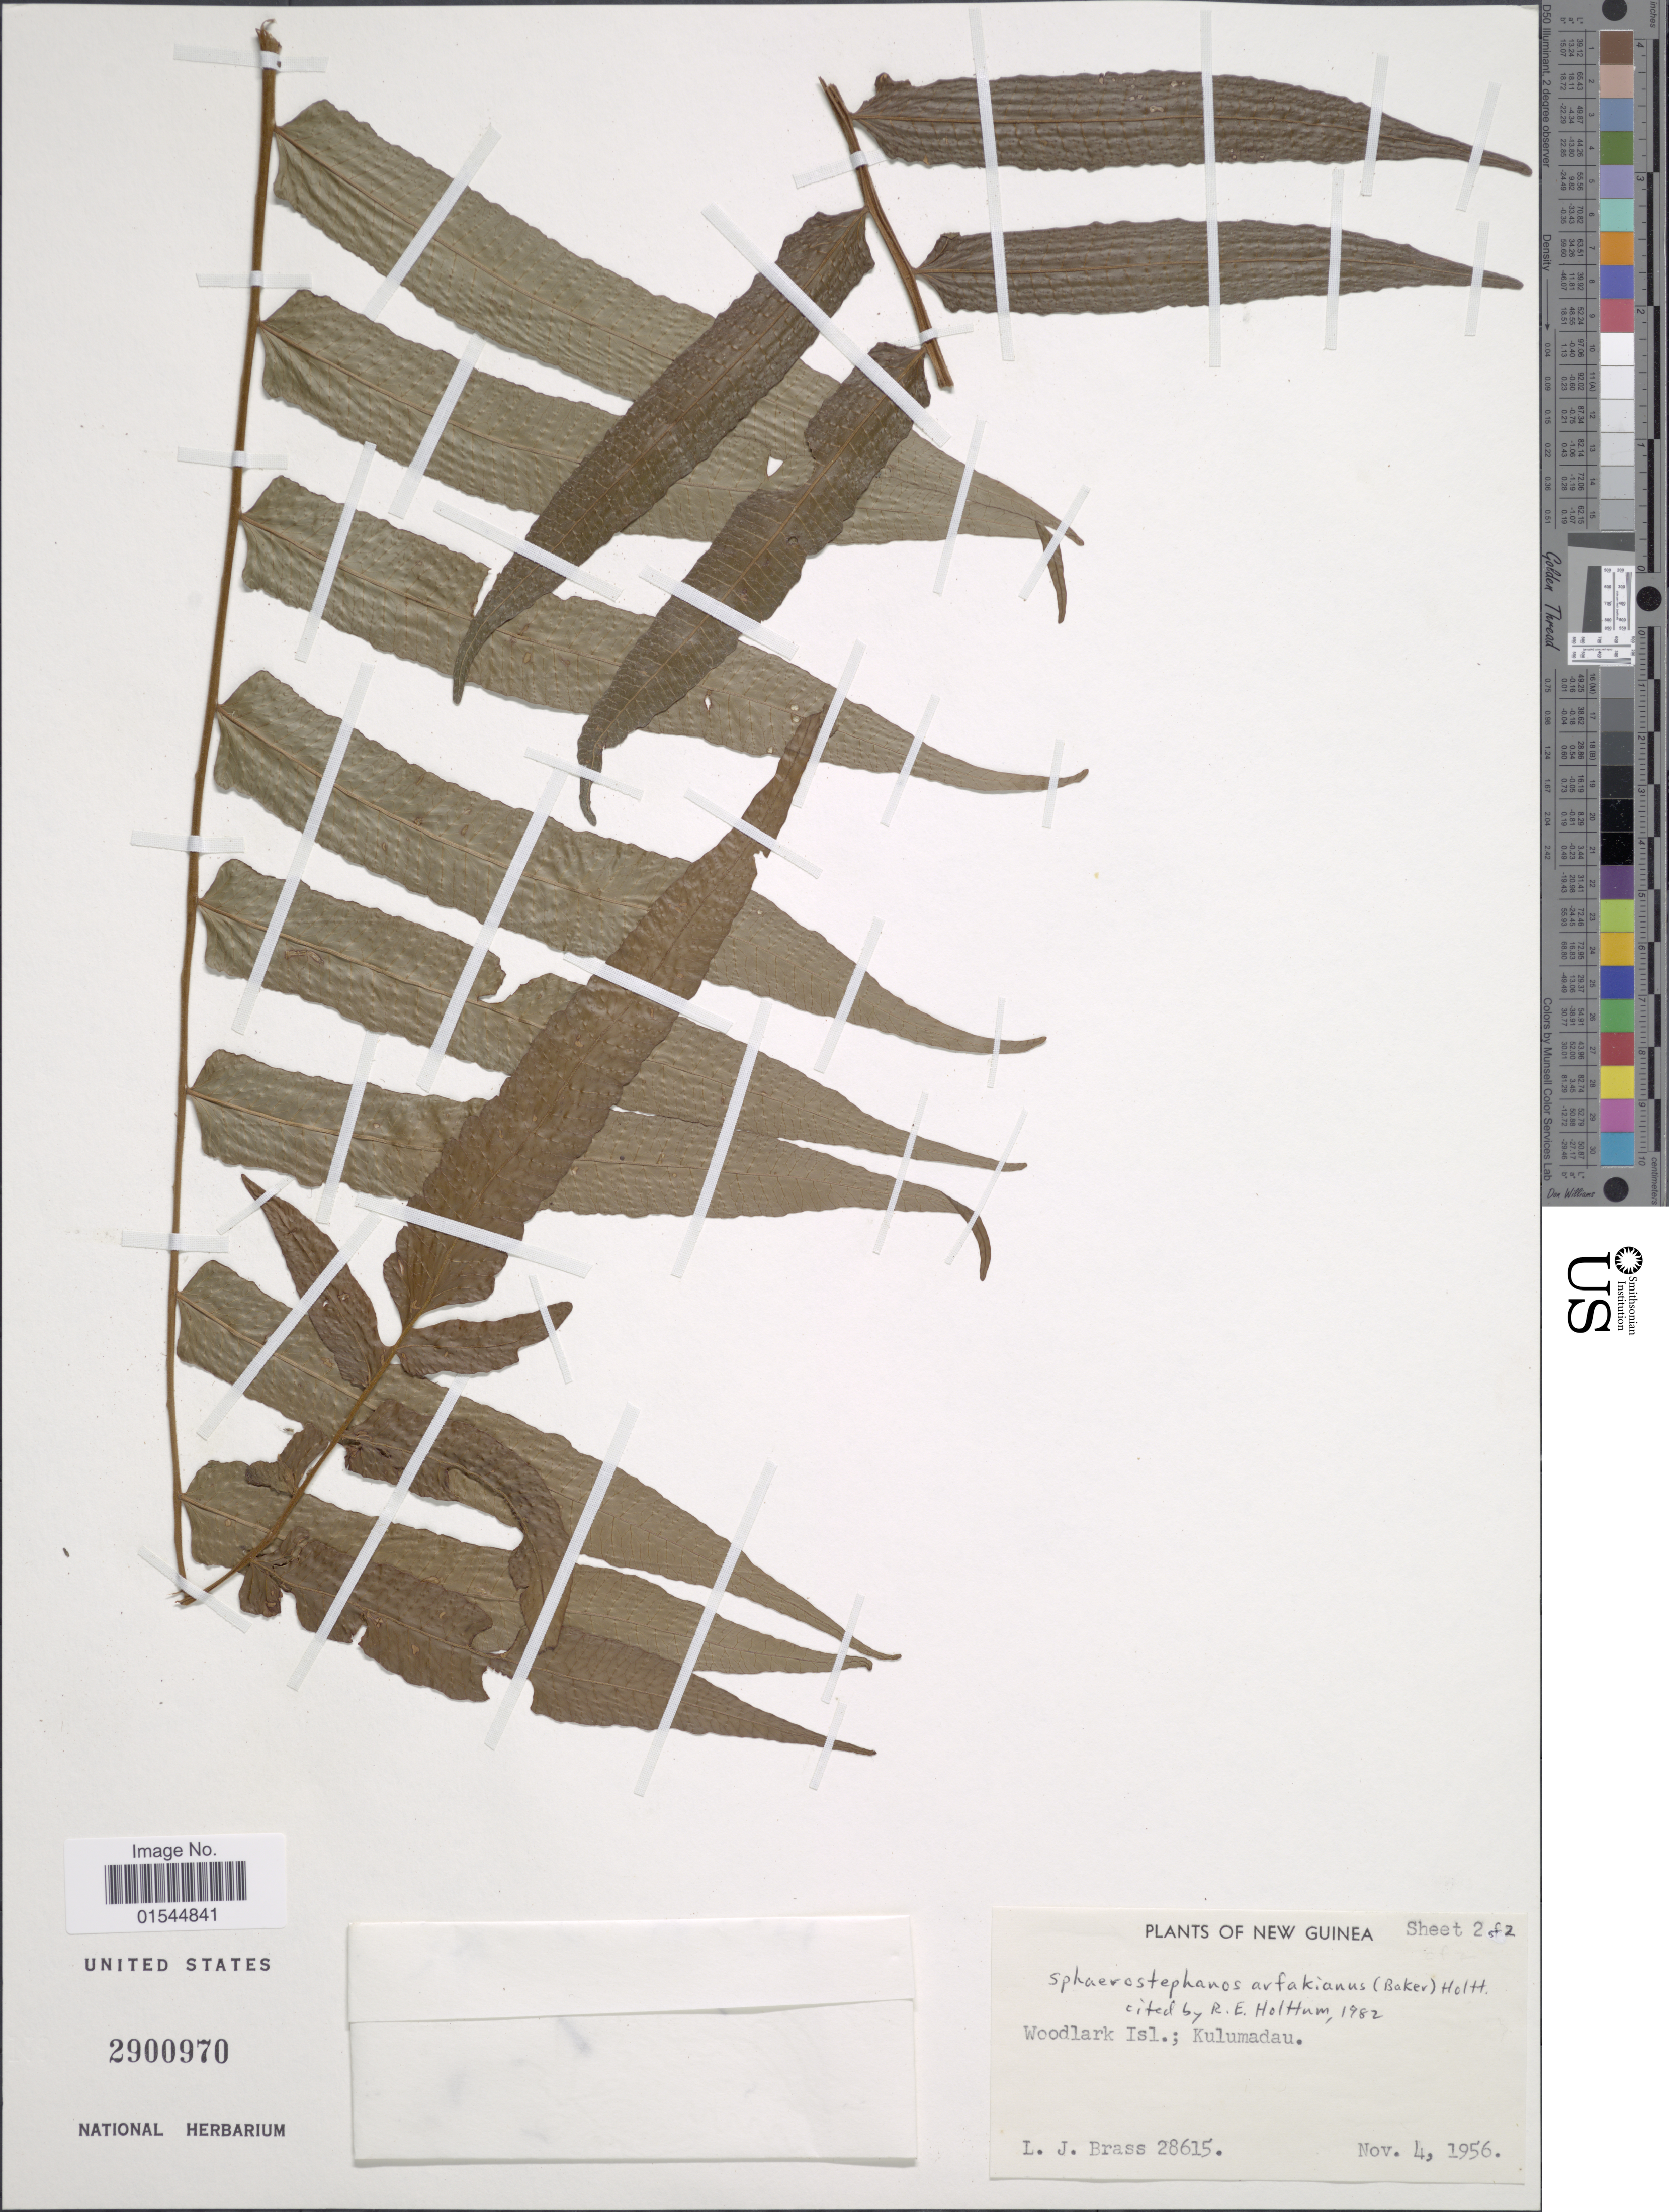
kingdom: Plantae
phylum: Tracheophyta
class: Polypodiopsida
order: Polypodiales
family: Thelypteridaceae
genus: Sphaerostephanos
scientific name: Sphaerostephanos arfakianus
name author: (Baker) Holttum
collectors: L. J. Brass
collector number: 28615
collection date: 1956-11-04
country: Papua New Guinea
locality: New Guinea, Woodlar Isl.; Kulumadau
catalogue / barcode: US 2900970